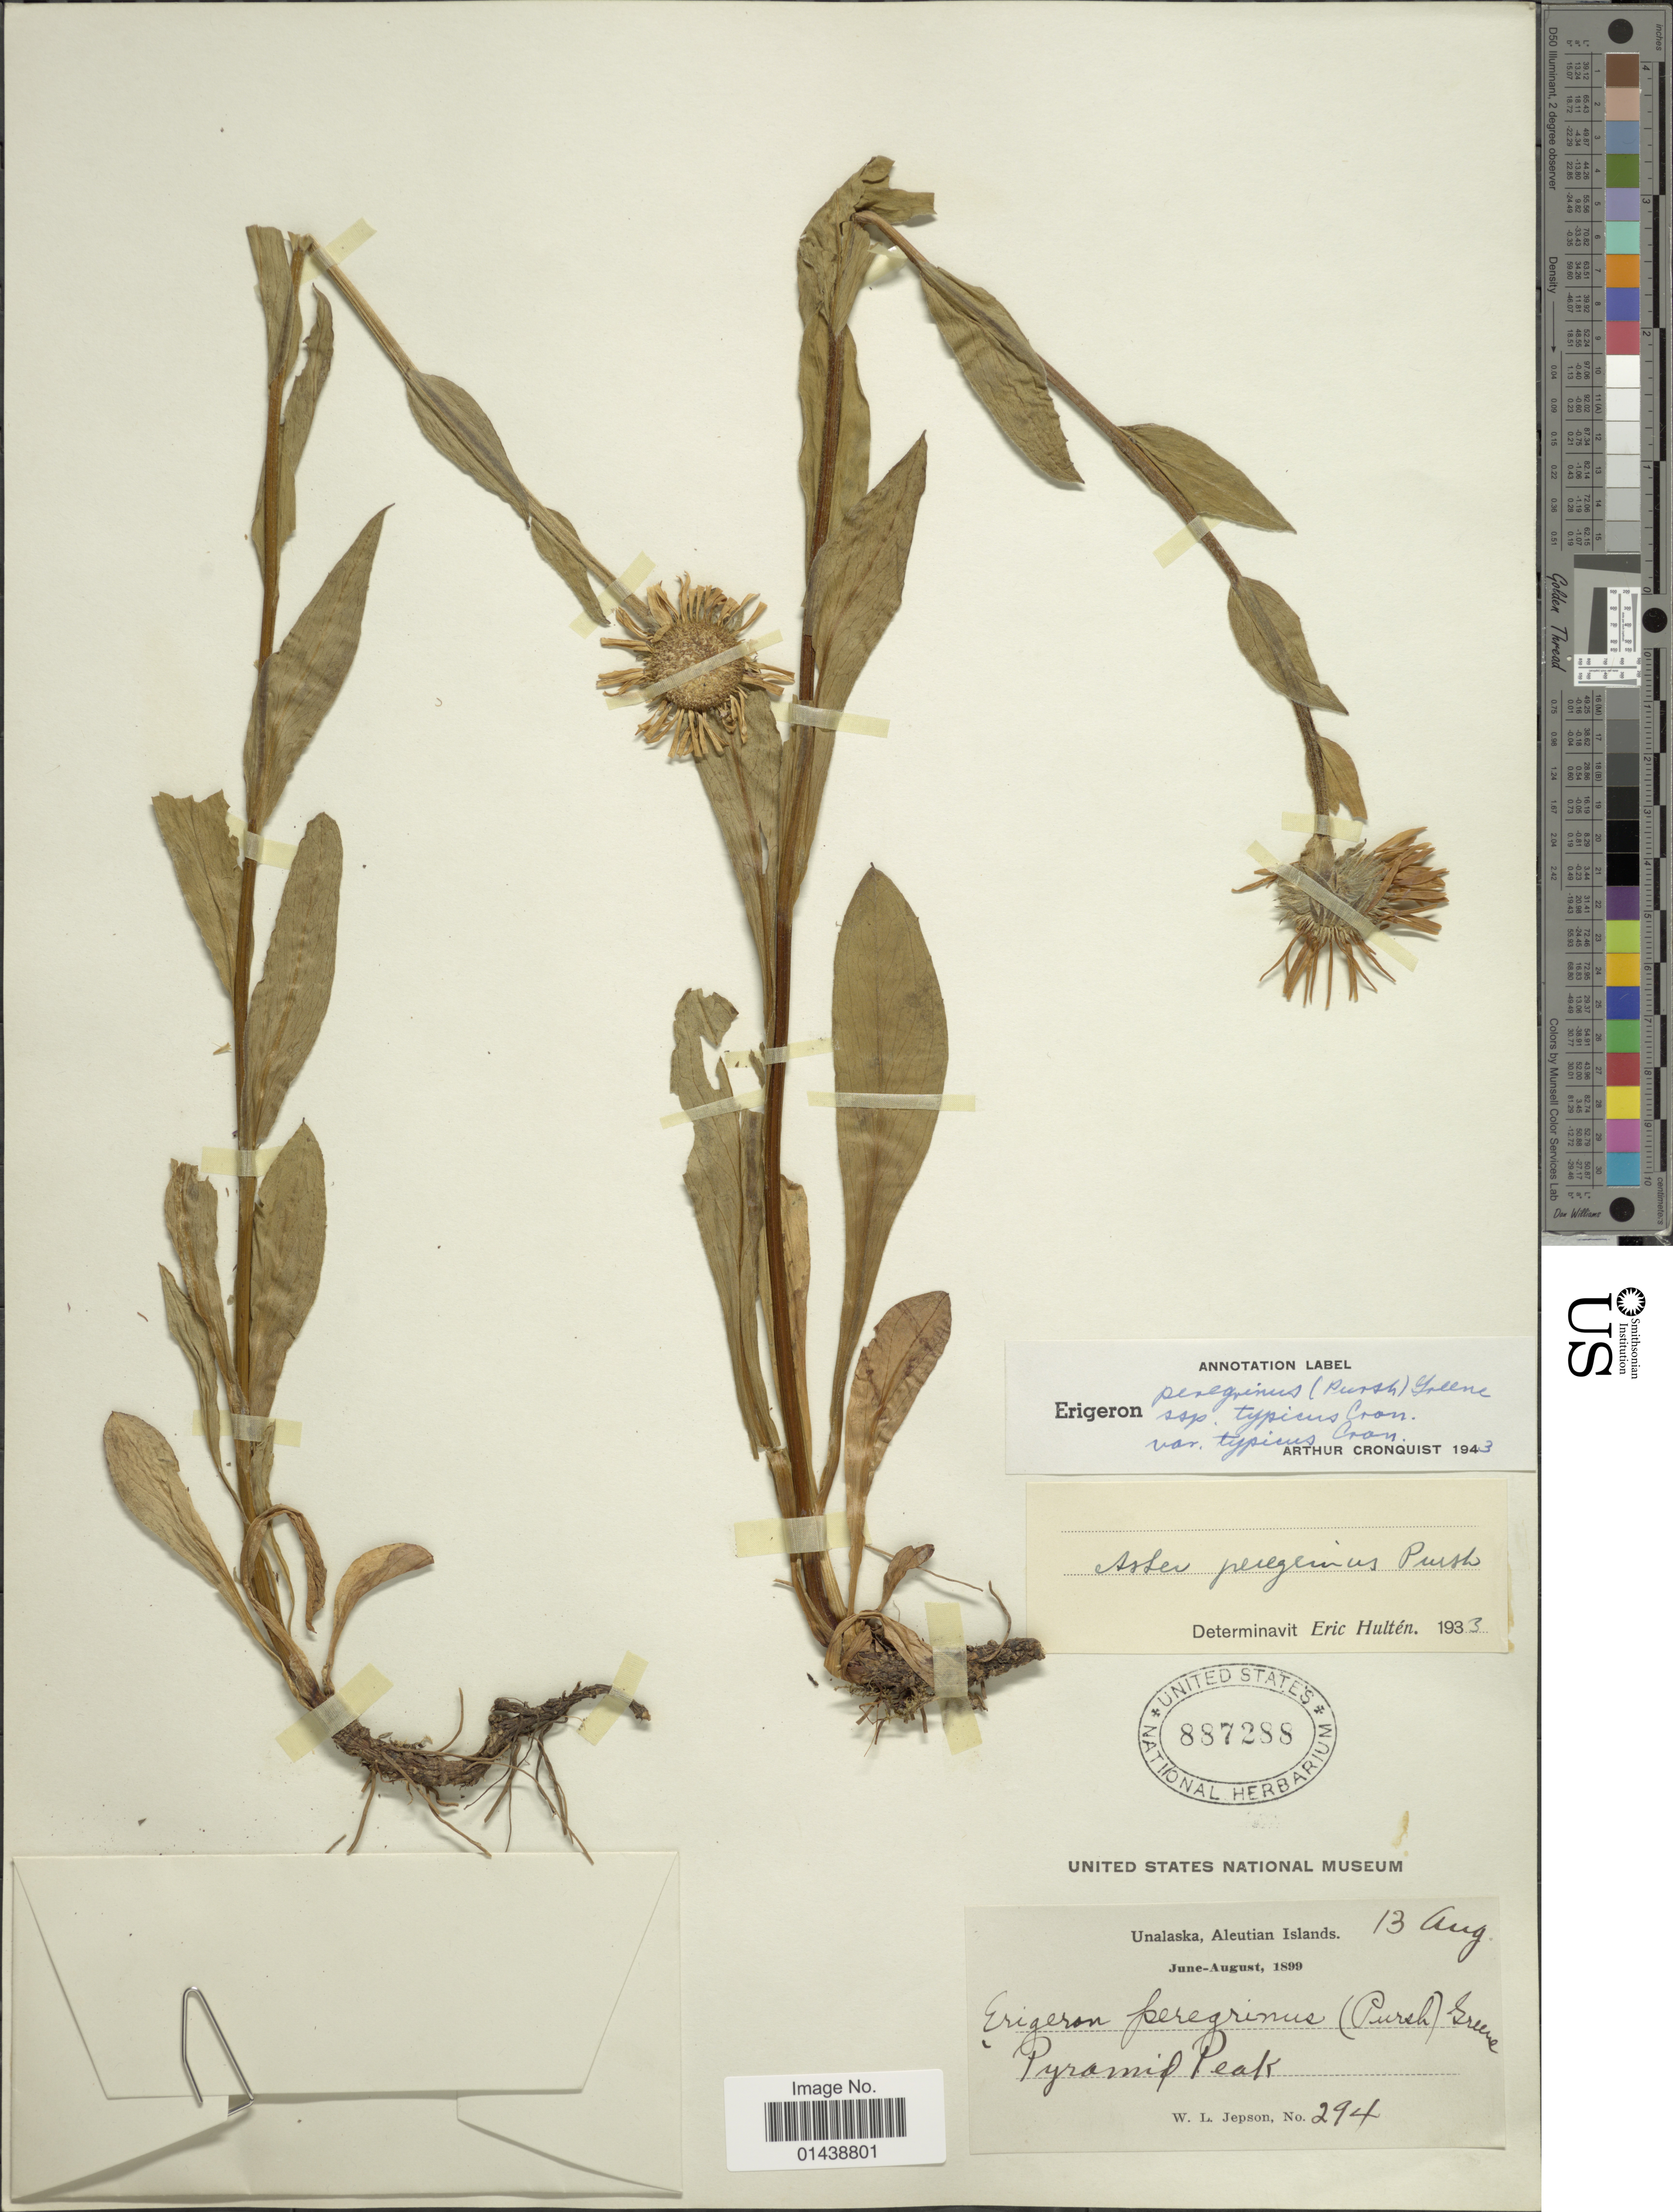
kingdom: Plantae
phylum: Tracheophyta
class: Magnoliopsida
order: Asterales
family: Asteraceae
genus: Erigeron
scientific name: Erigeron peregrinus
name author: (Banks ex Pursh) Greene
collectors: W. L. Jepson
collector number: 294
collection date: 1899-08-13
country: United States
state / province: Alaska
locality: Unalaska, Aleutian Island. Pyramid Peak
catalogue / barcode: US 887288